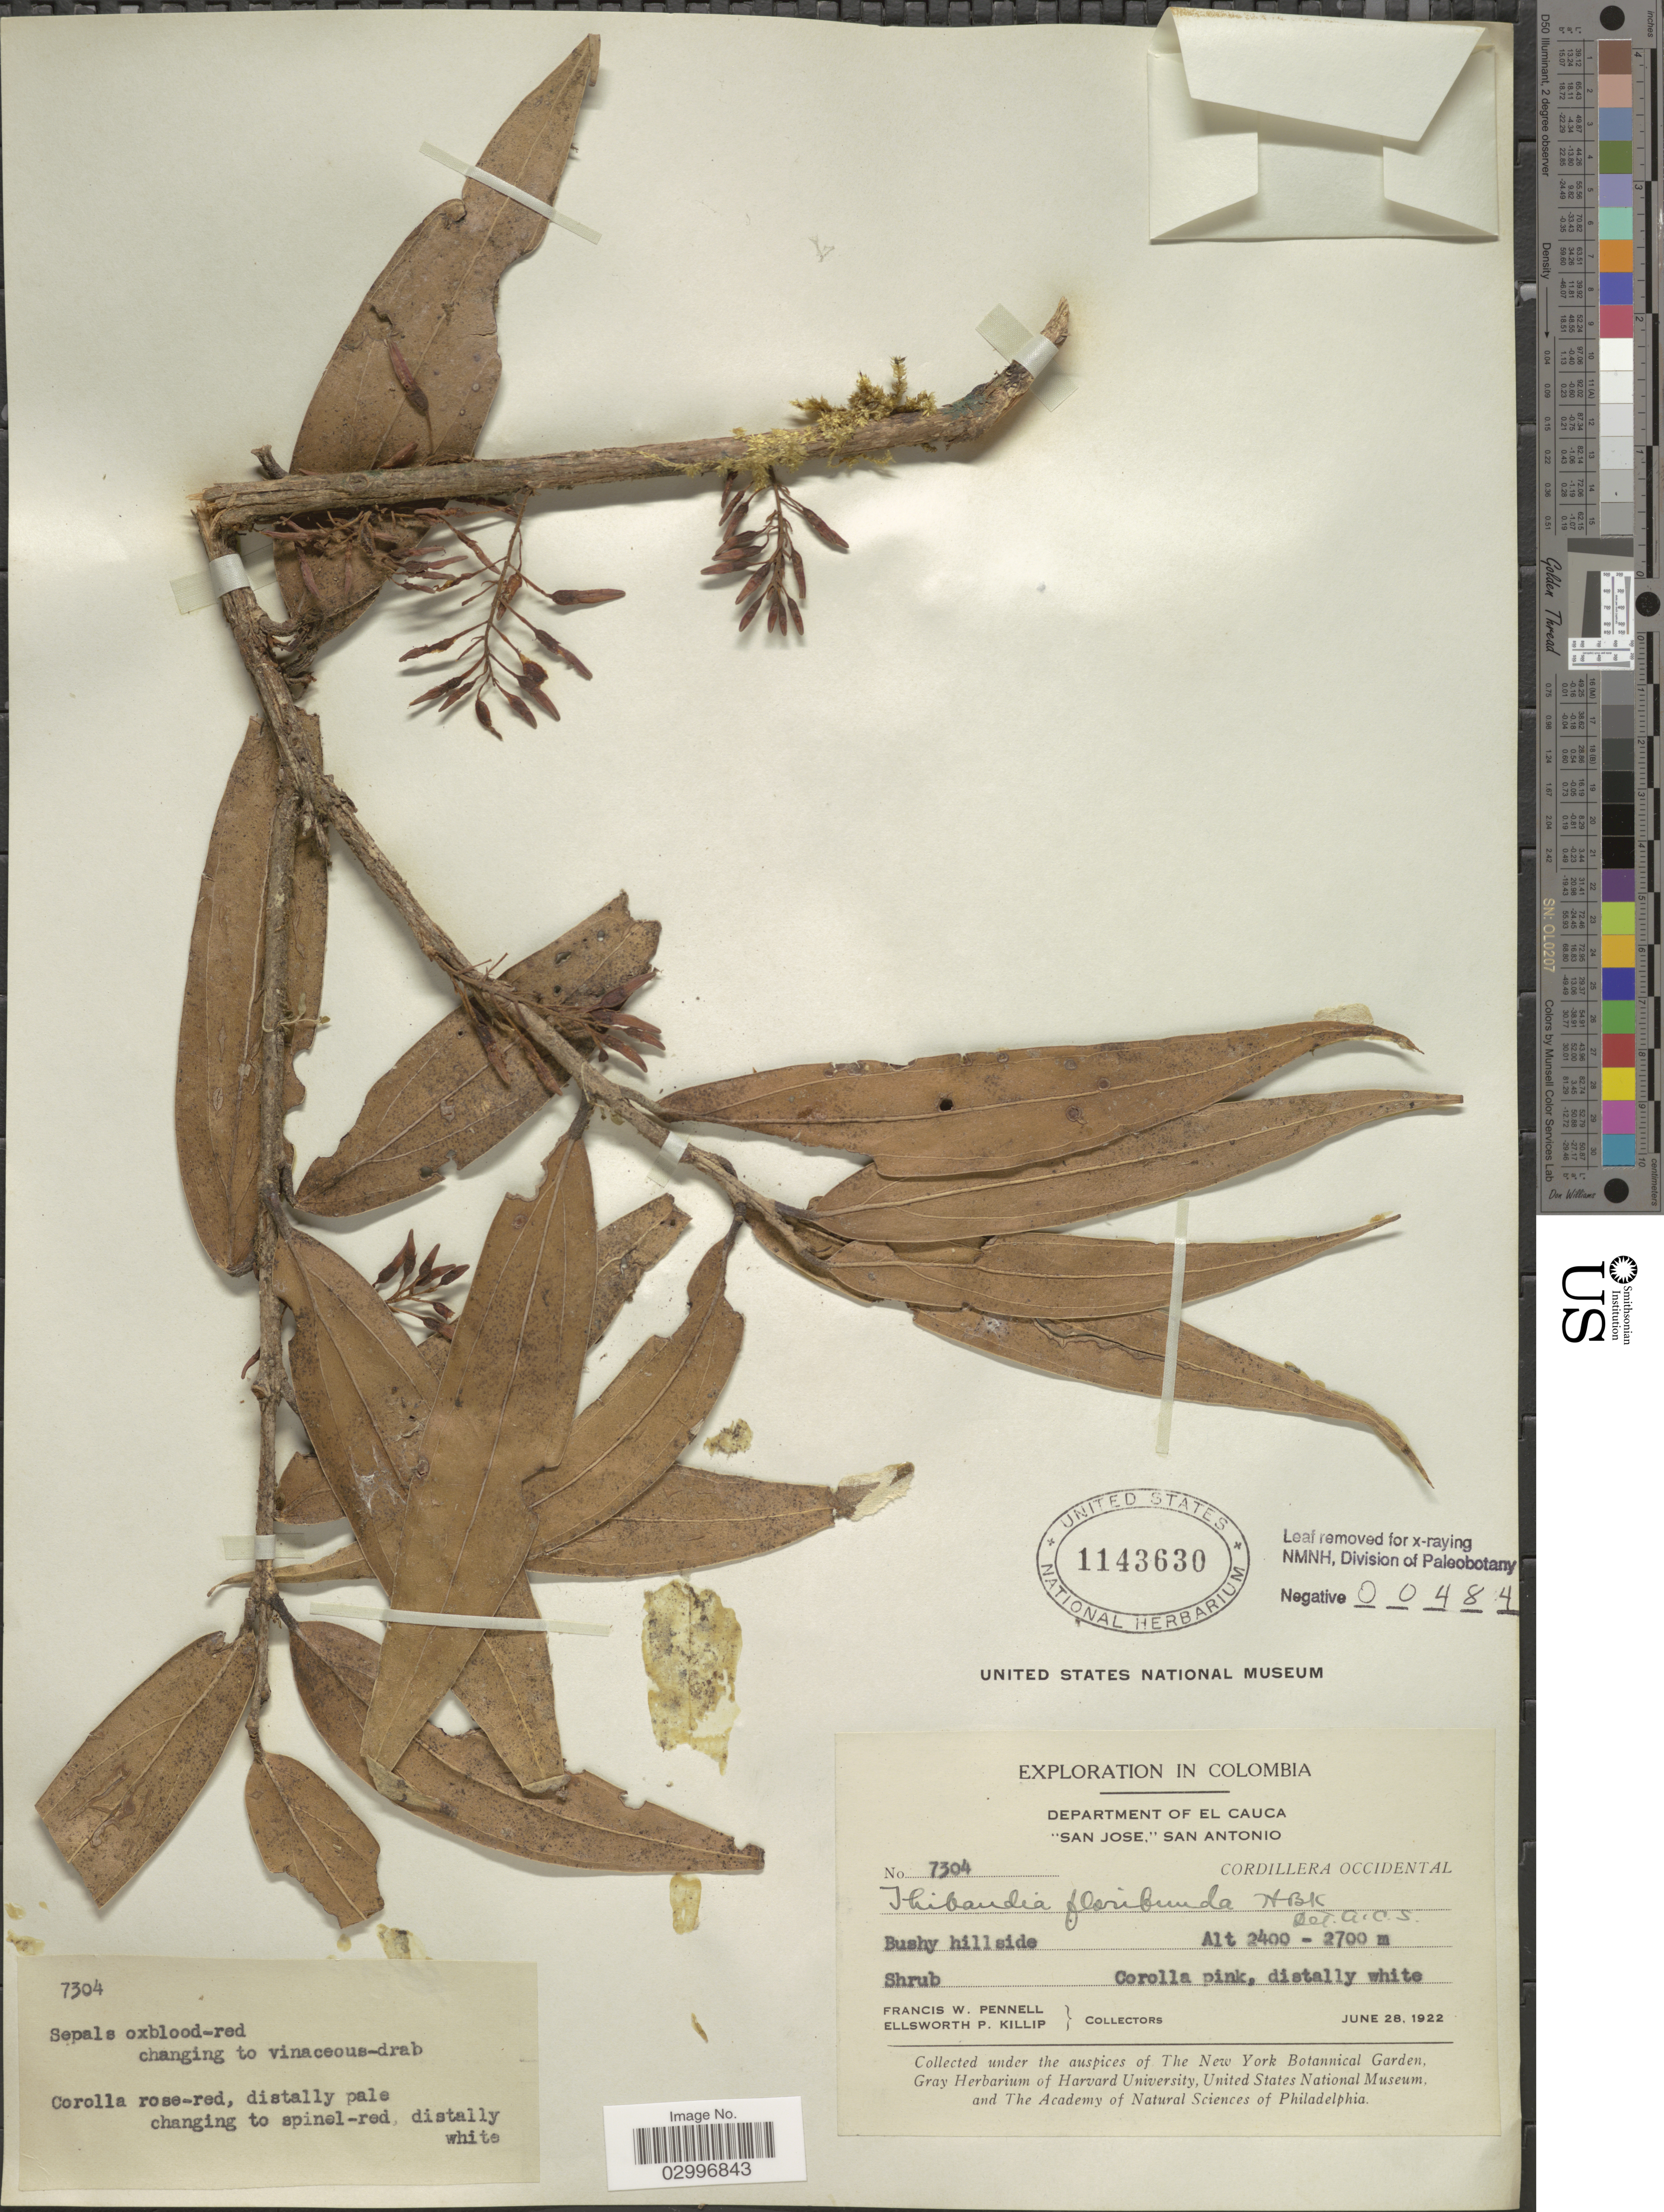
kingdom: Plantae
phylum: Tracheophyta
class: Magnoliopsida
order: Ericales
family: Ericaceae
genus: Thibaudia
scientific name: Thibaudia floribunda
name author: Kunth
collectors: F. W. Pennell & E. P. Killip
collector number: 7304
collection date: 1922-06-28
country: Colombia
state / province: Cauca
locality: Department of El Cauca, "San Jose," San Antonio, Cordillera Occidental.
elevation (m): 2400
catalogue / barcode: US 1143630